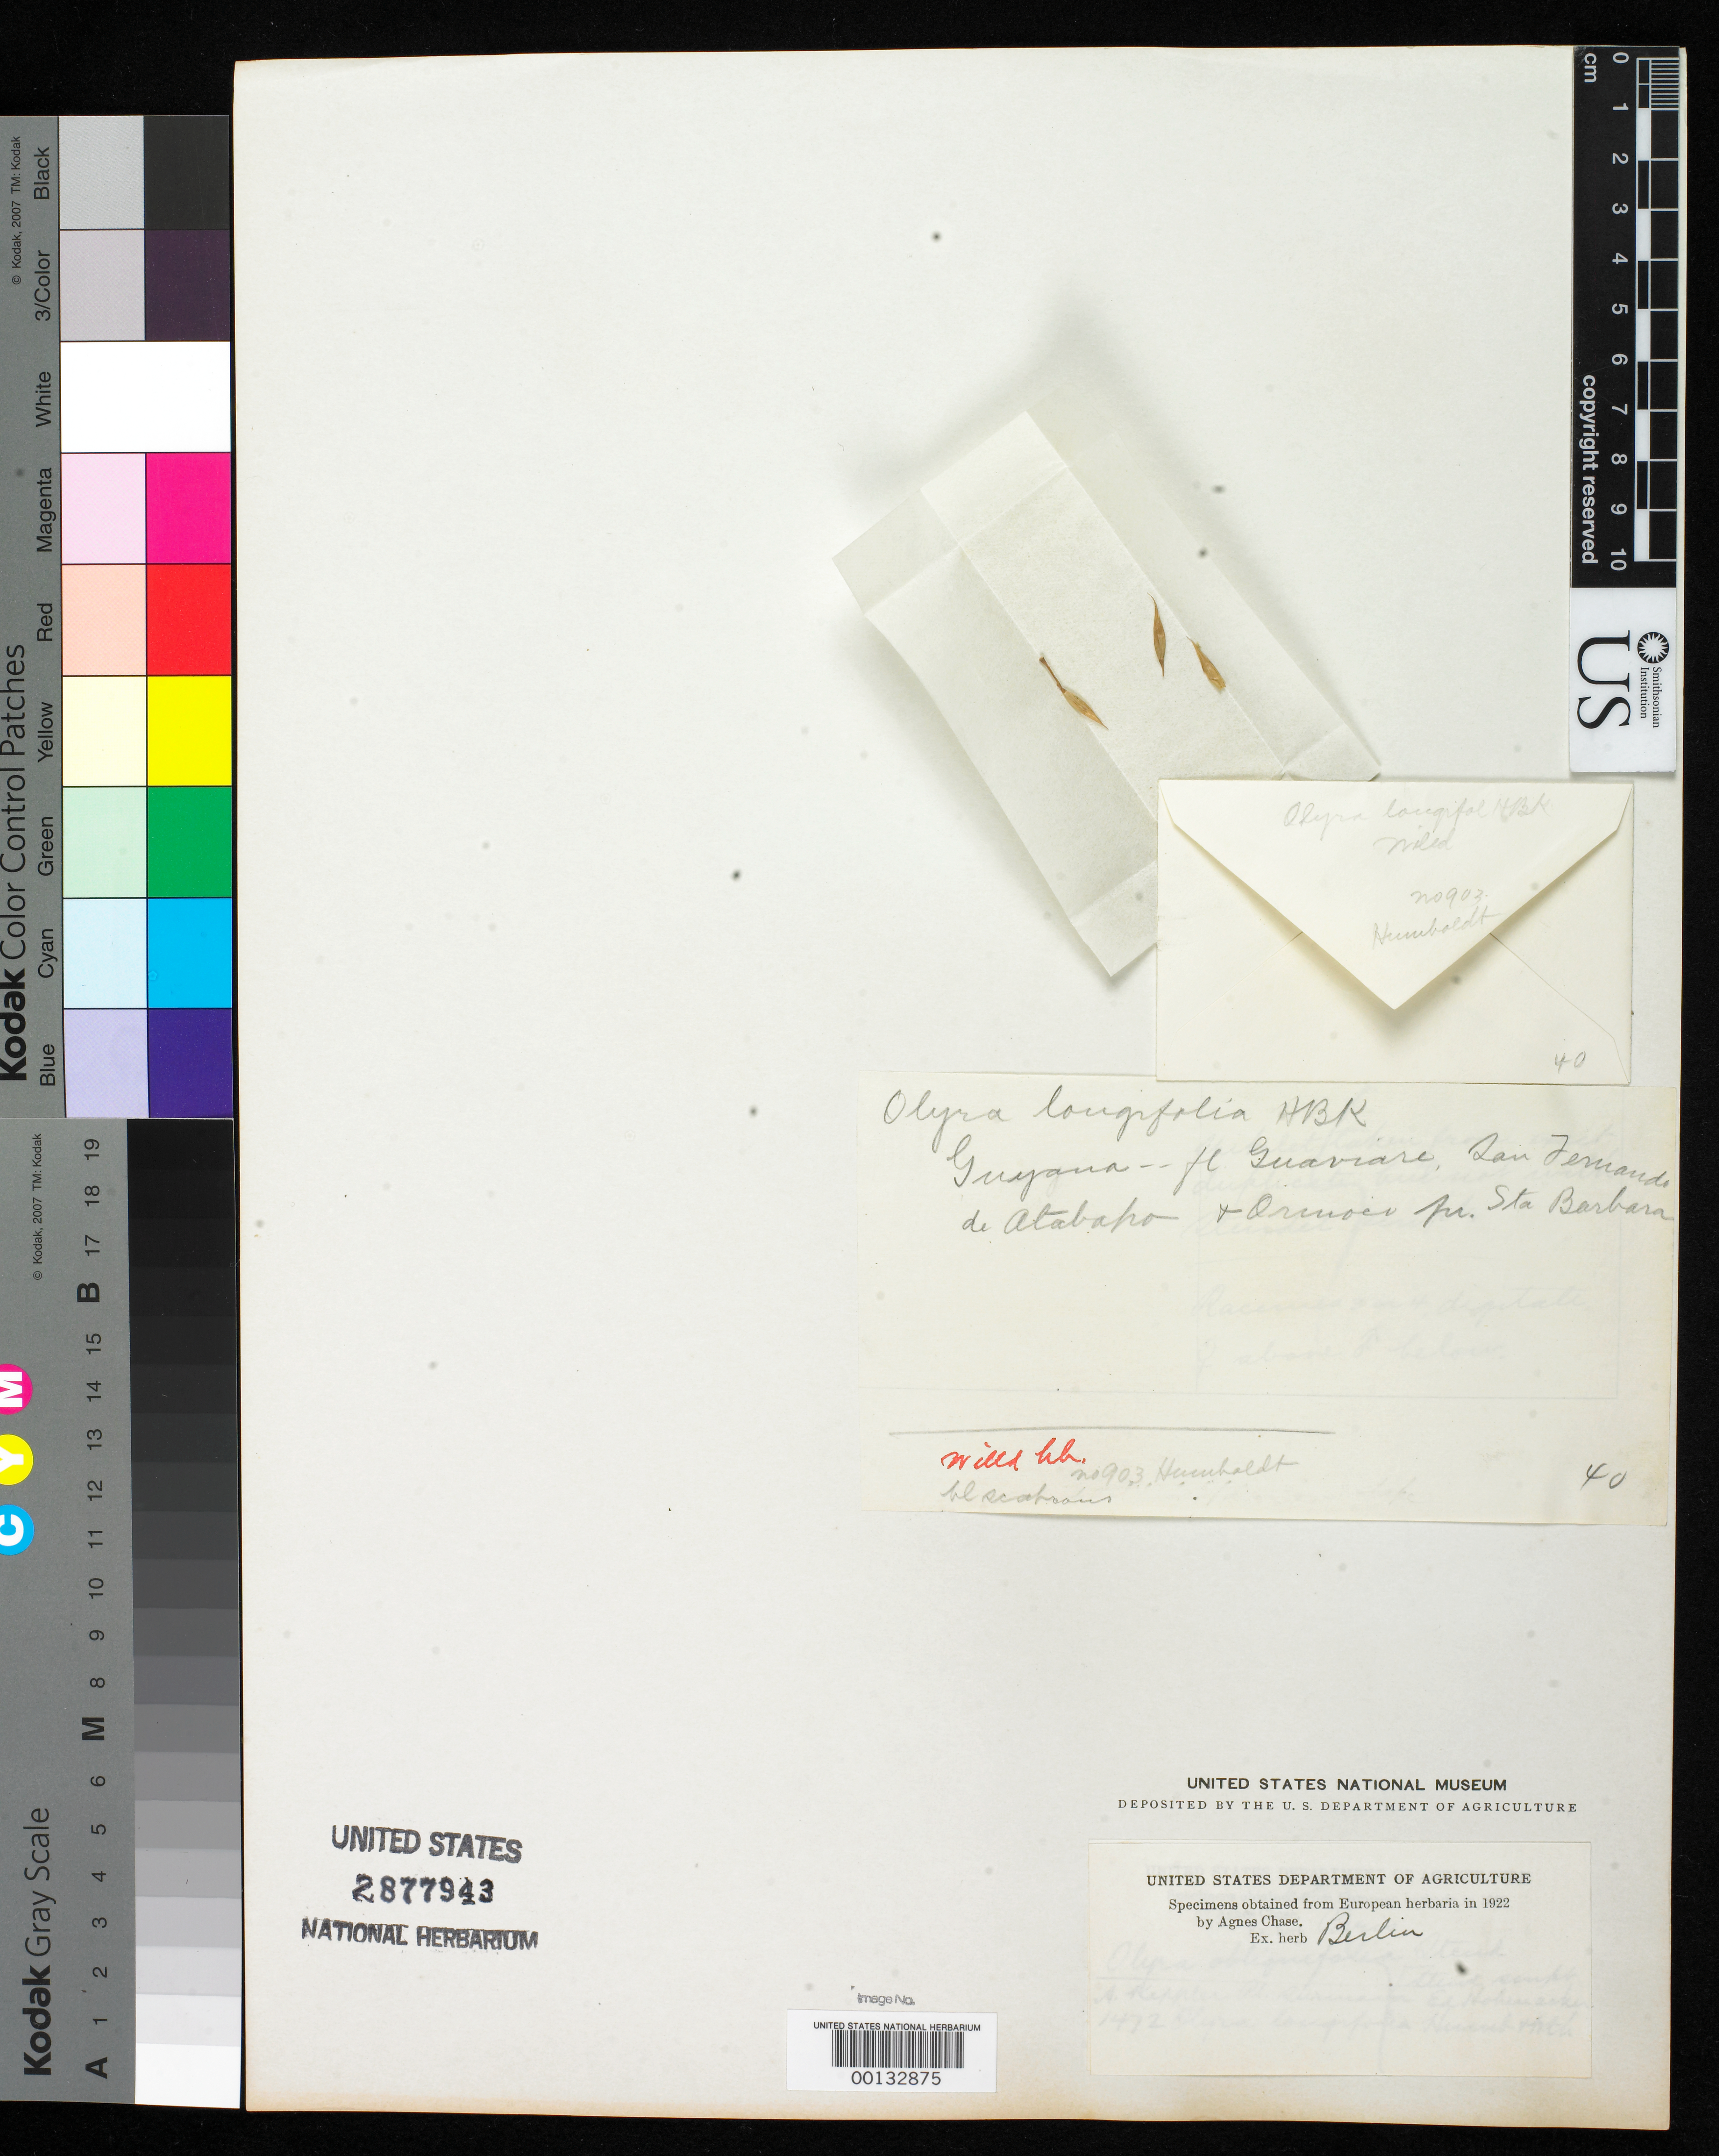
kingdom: Plantae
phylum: Tracheophyta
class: Liliopsida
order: Poales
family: Poaceae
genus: Olyra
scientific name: Olyra longifolia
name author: Kunth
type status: Type Fragment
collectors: F. W. Humboldt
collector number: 903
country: Venezuela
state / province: Amazonas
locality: Near San Fernando de Atabapo, Sylvis Orinocensibus prope Santa Barbara.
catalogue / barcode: US 2877943